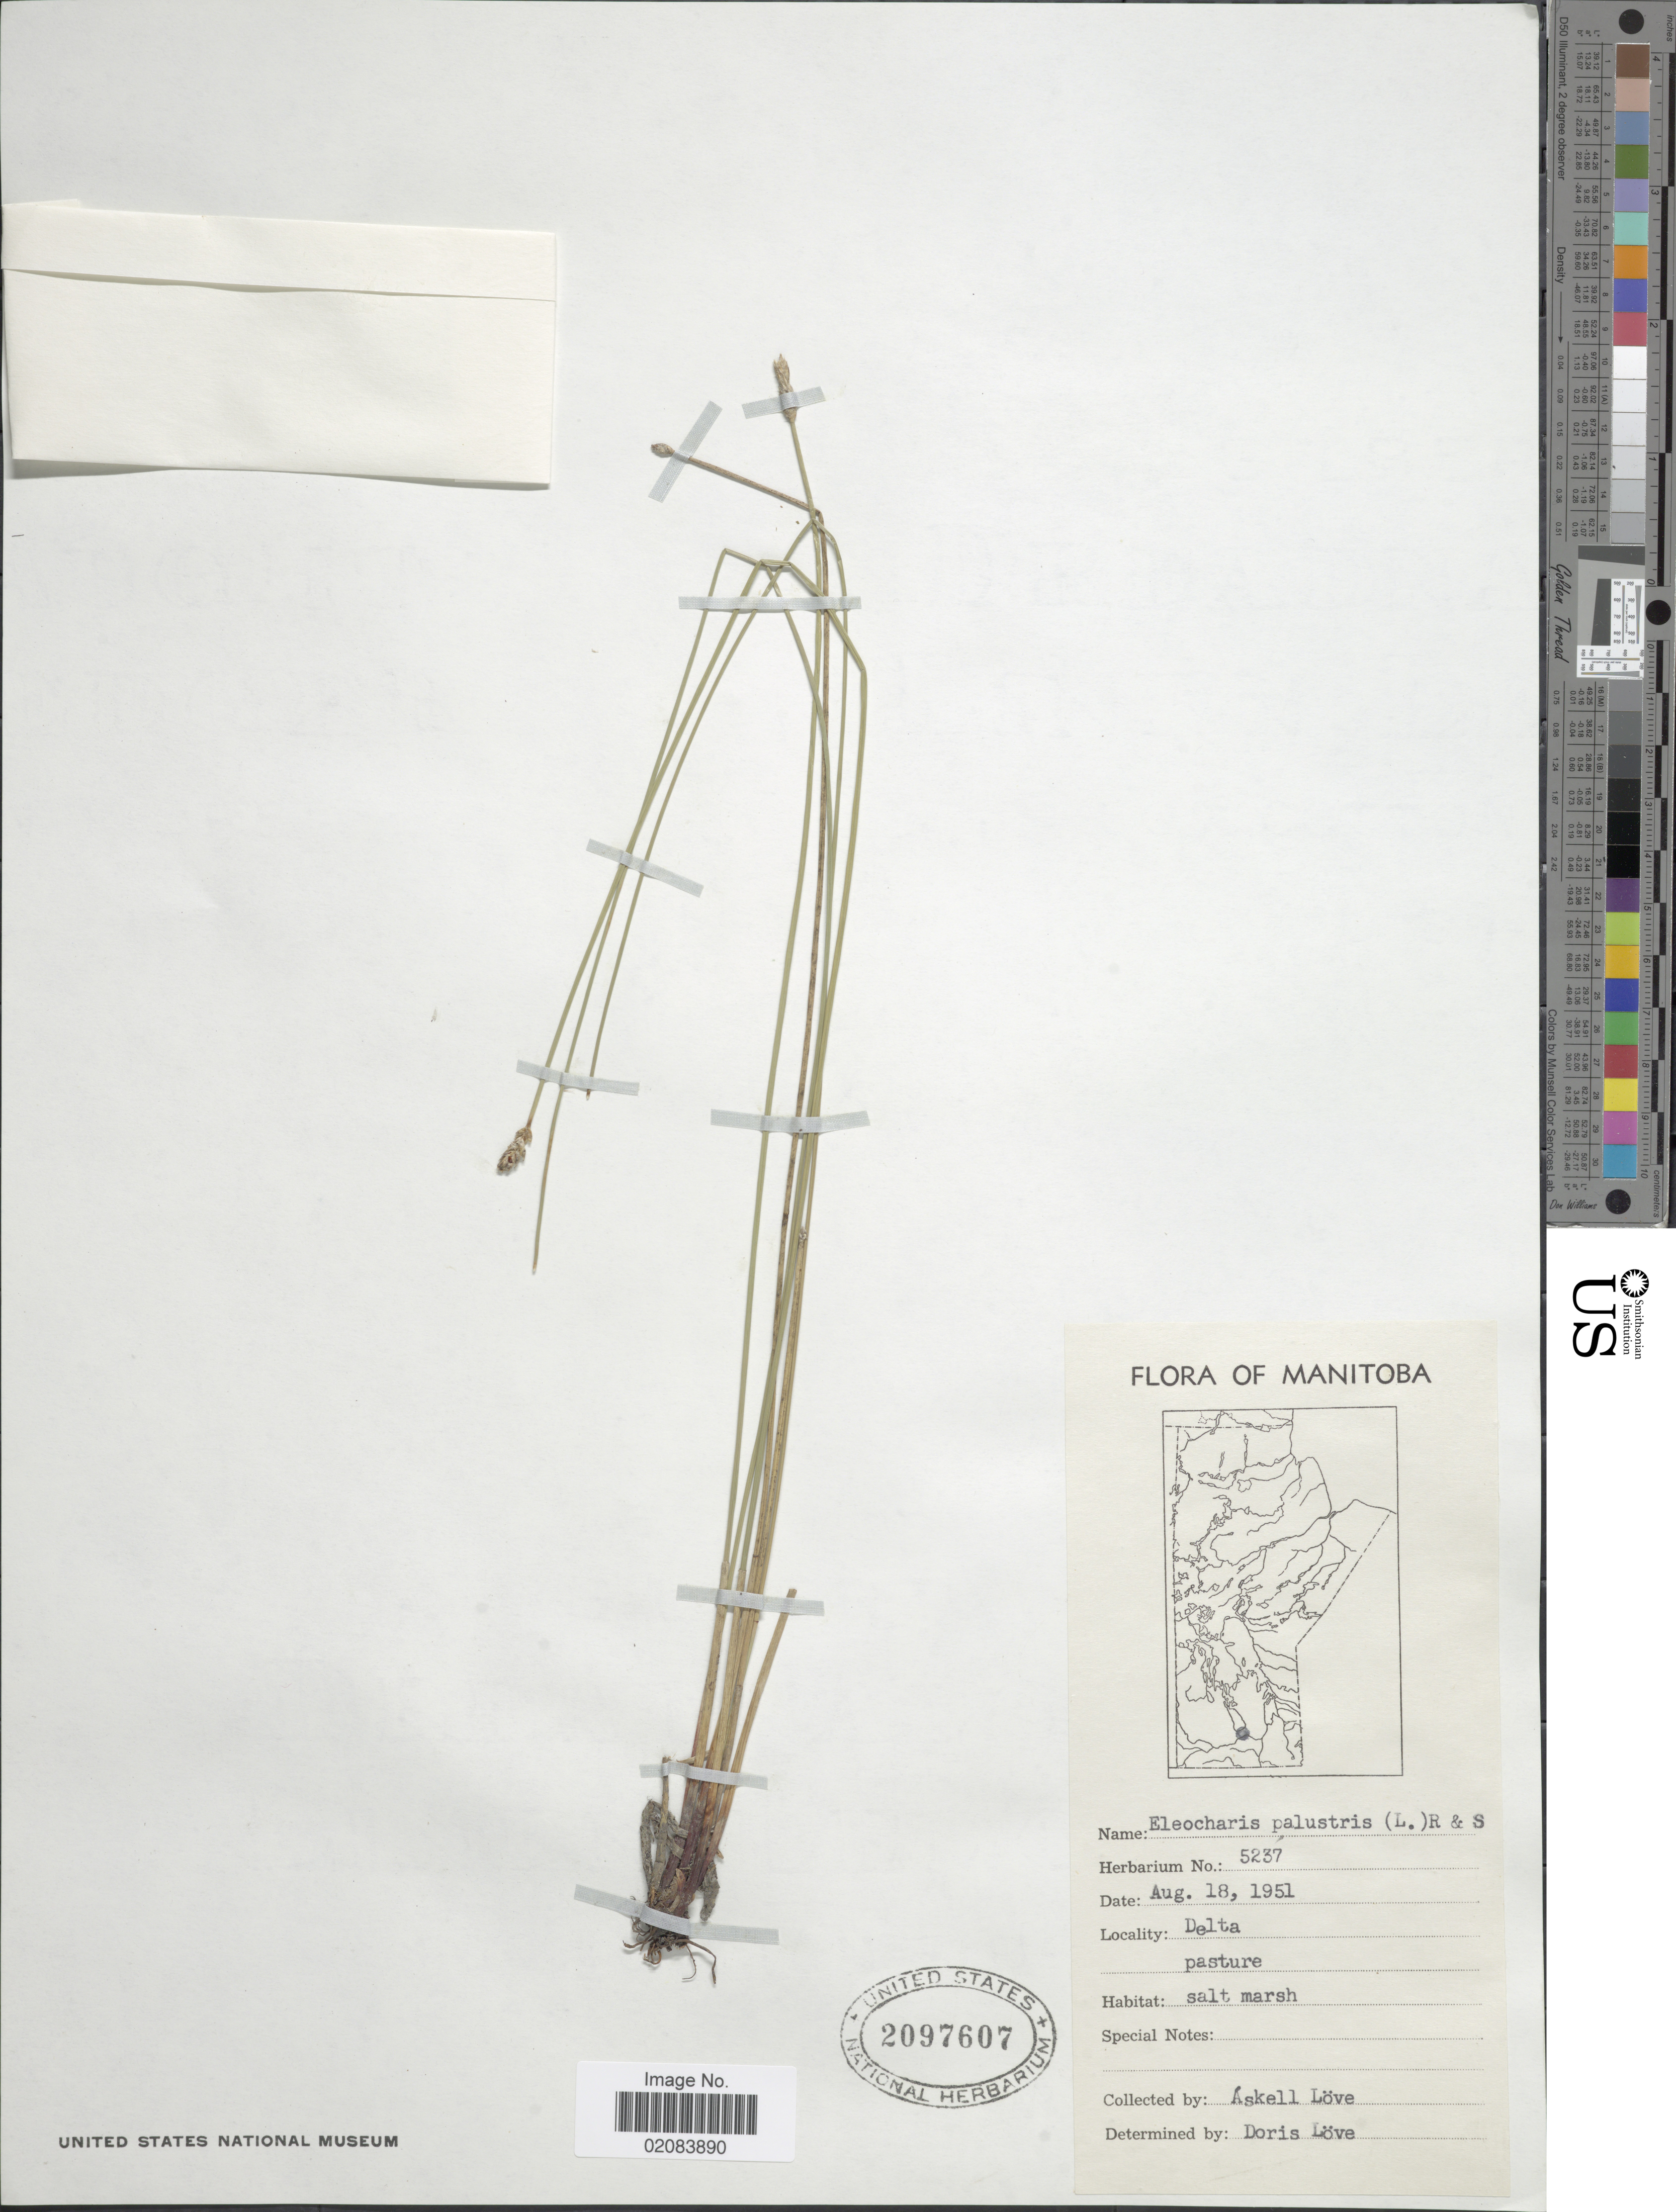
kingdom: Plantae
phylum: Tracheophyta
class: Liliopsida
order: Poales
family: Cyperaceae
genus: Eleocharis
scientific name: Eleocharis palustris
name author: (L.) Roem. & Schult.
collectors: Á. Löve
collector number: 5237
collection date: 1951-08-18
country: Canada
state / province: Manitoba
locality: Delta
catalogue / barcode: US 2097607